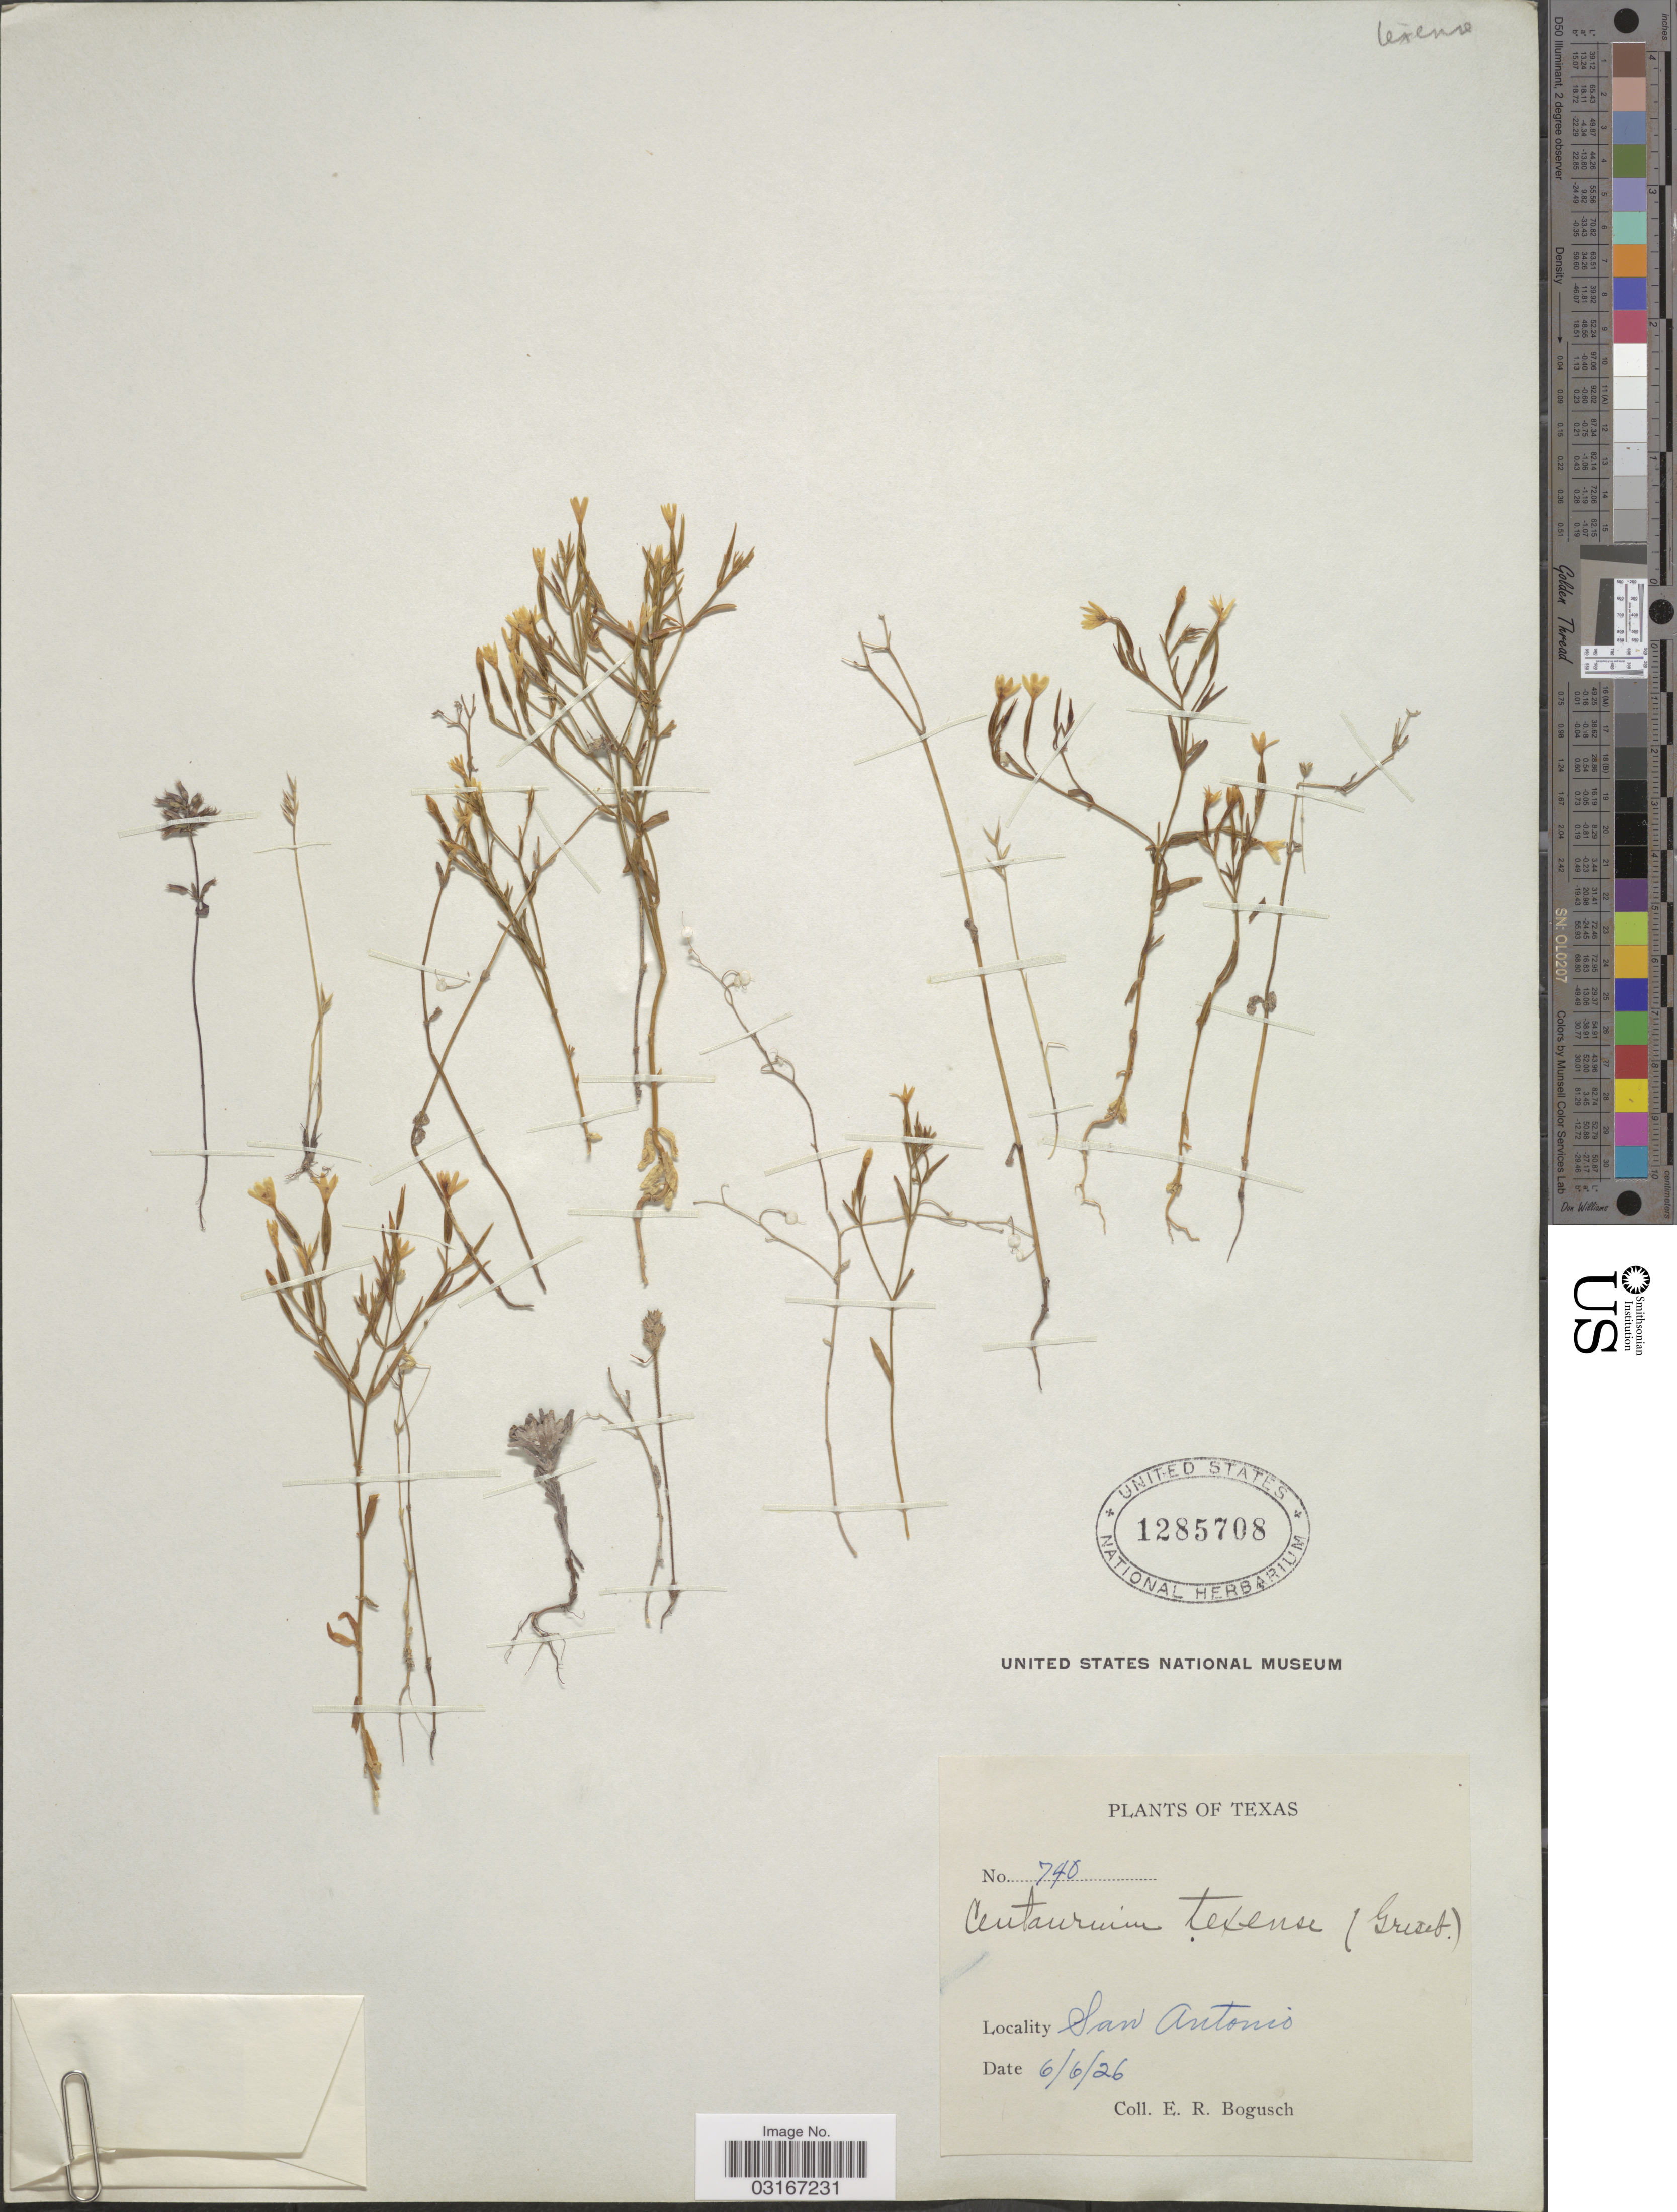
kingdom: Plantae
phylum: Tracheophyta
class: Magnoliopsida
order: Gentianales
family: Gentianaceae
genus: Centaurium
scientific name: Centaurium texense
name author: (Griseb.) Fernald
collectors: E. Bogusch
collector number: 740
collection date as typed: Transcribed d/m/y: 6/6/26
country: United States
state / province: Texas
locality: San Antonio.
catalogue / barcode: US 1285708